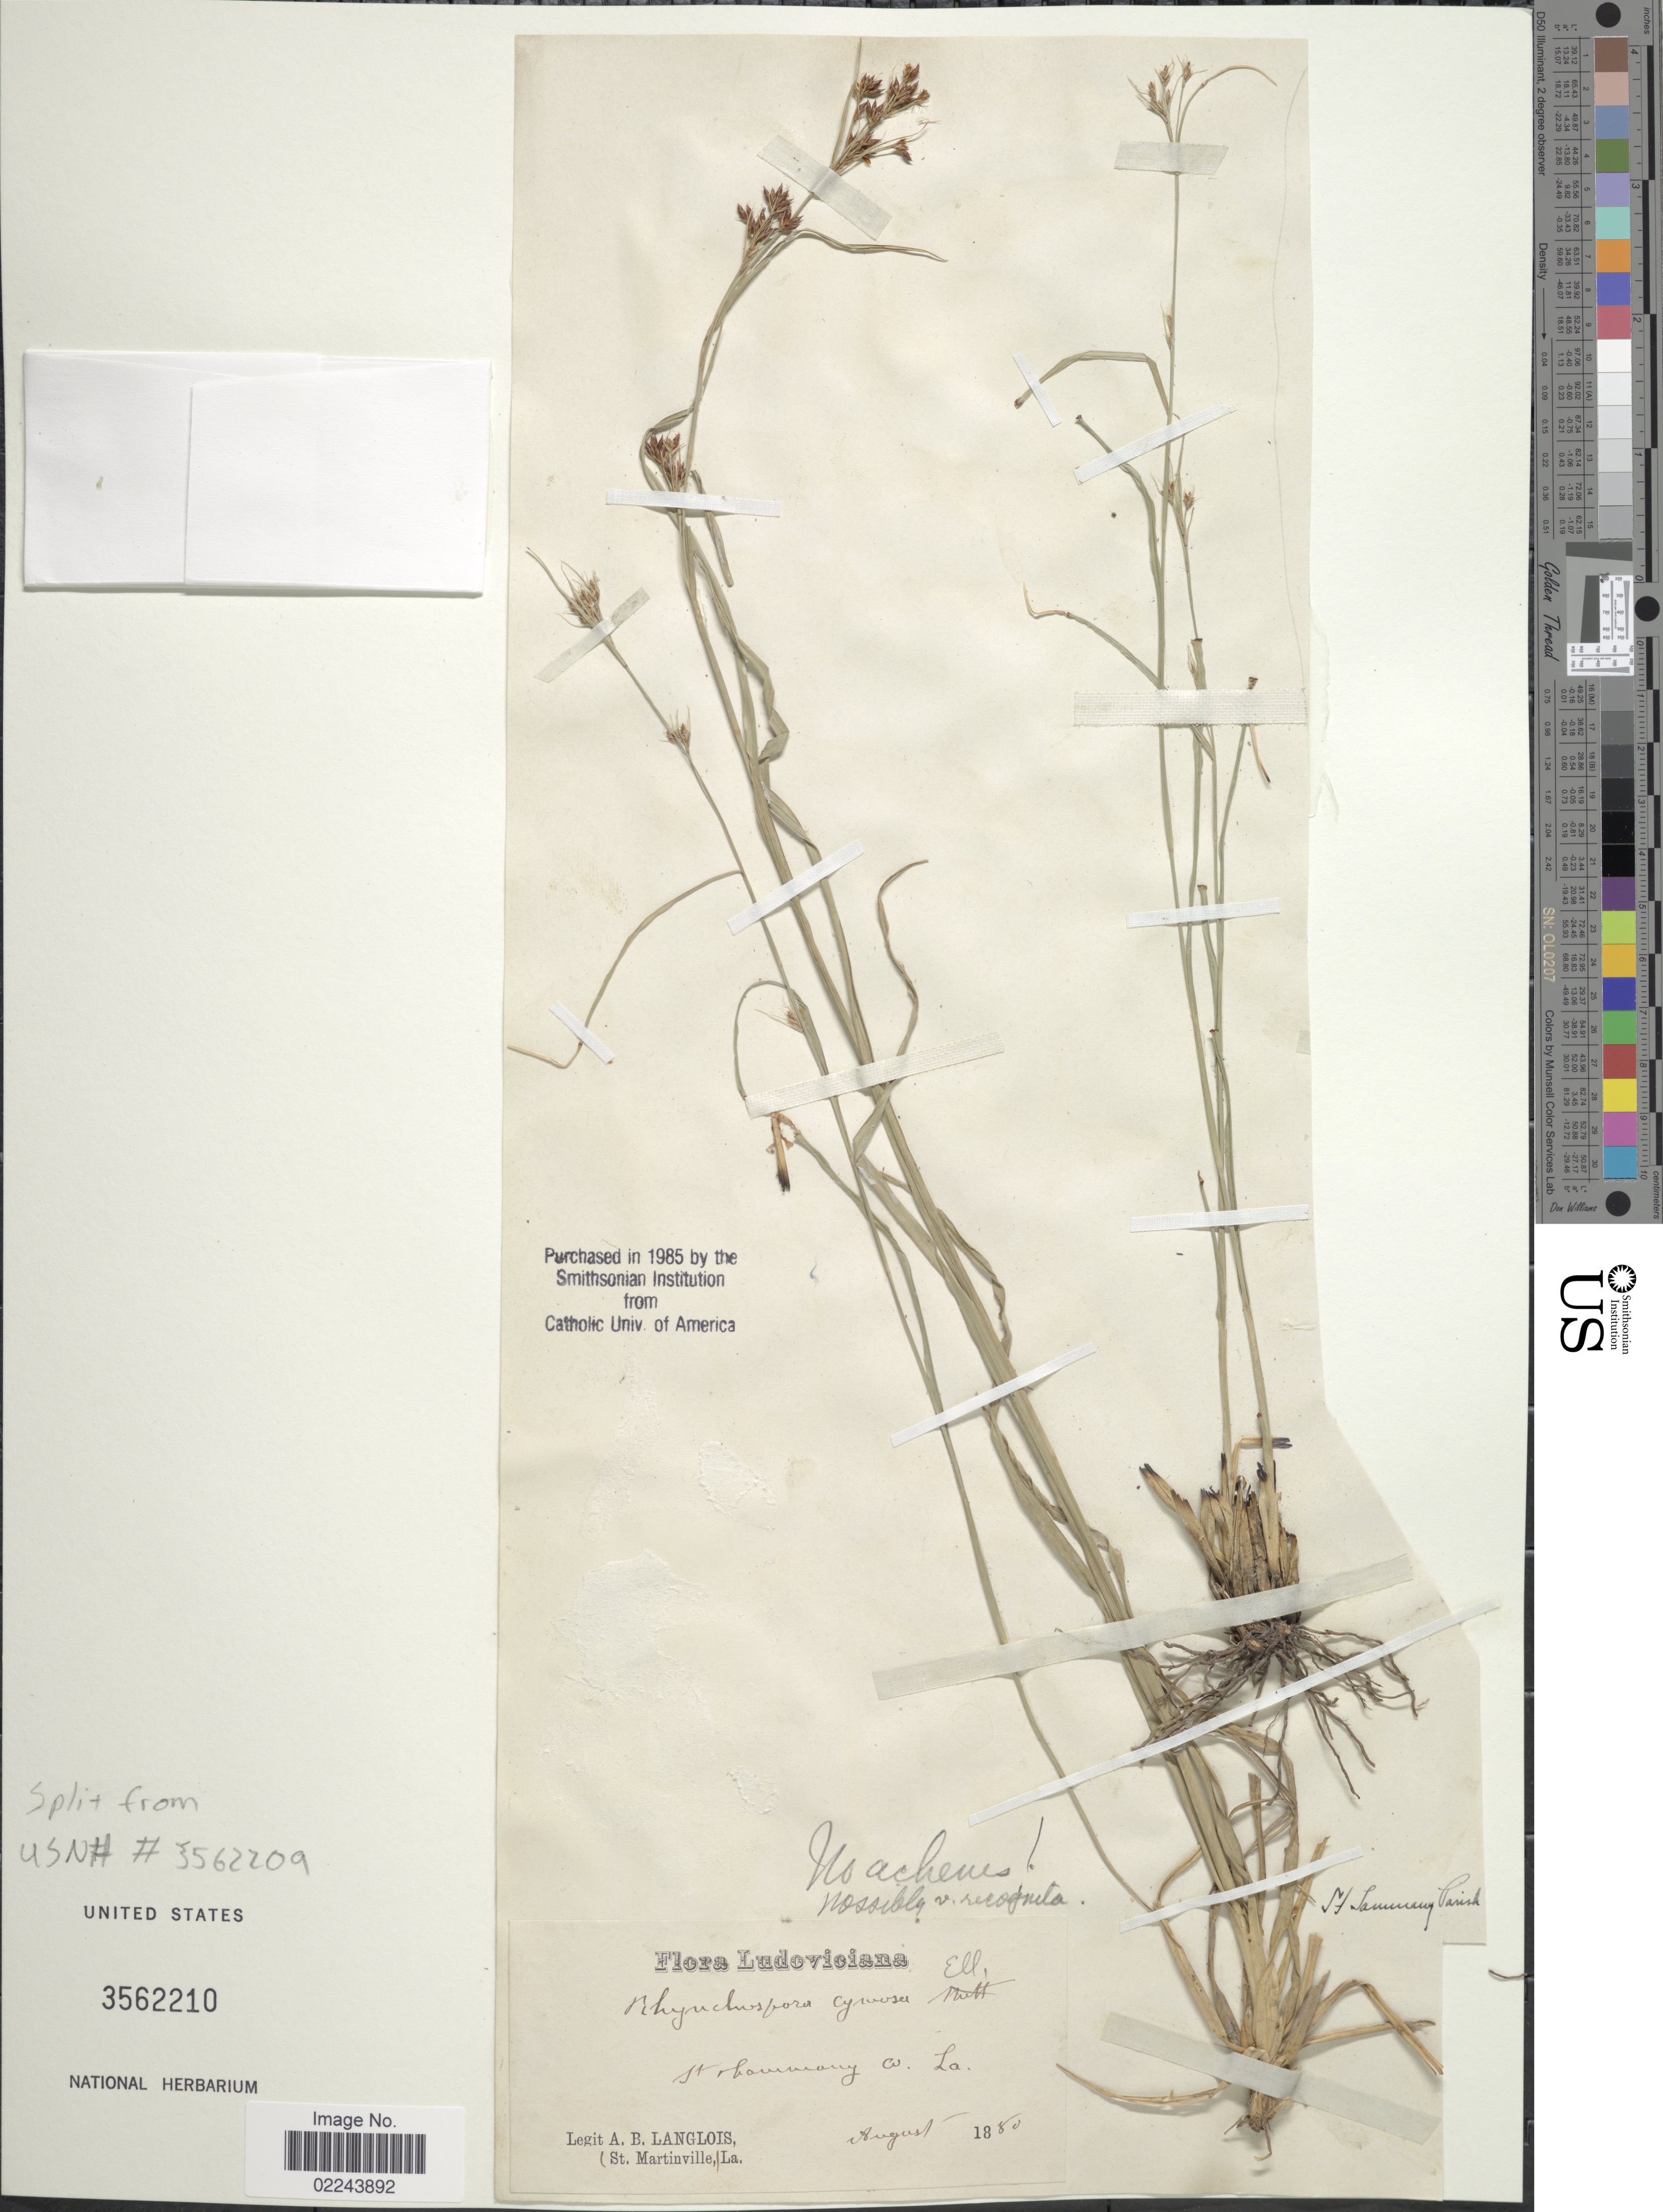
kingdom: Plantae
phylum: Tracheophyta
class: Liliopsida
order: Poales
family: Cyperaceae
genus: Rhynchospora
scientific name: Rhynchospora recognita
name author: (Gale) Kral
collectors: A. Langlois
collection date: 1880-08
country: United States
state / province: Louisiana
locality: Ludoviciana, St. Tammany Co., La.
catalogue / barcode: US 3562210